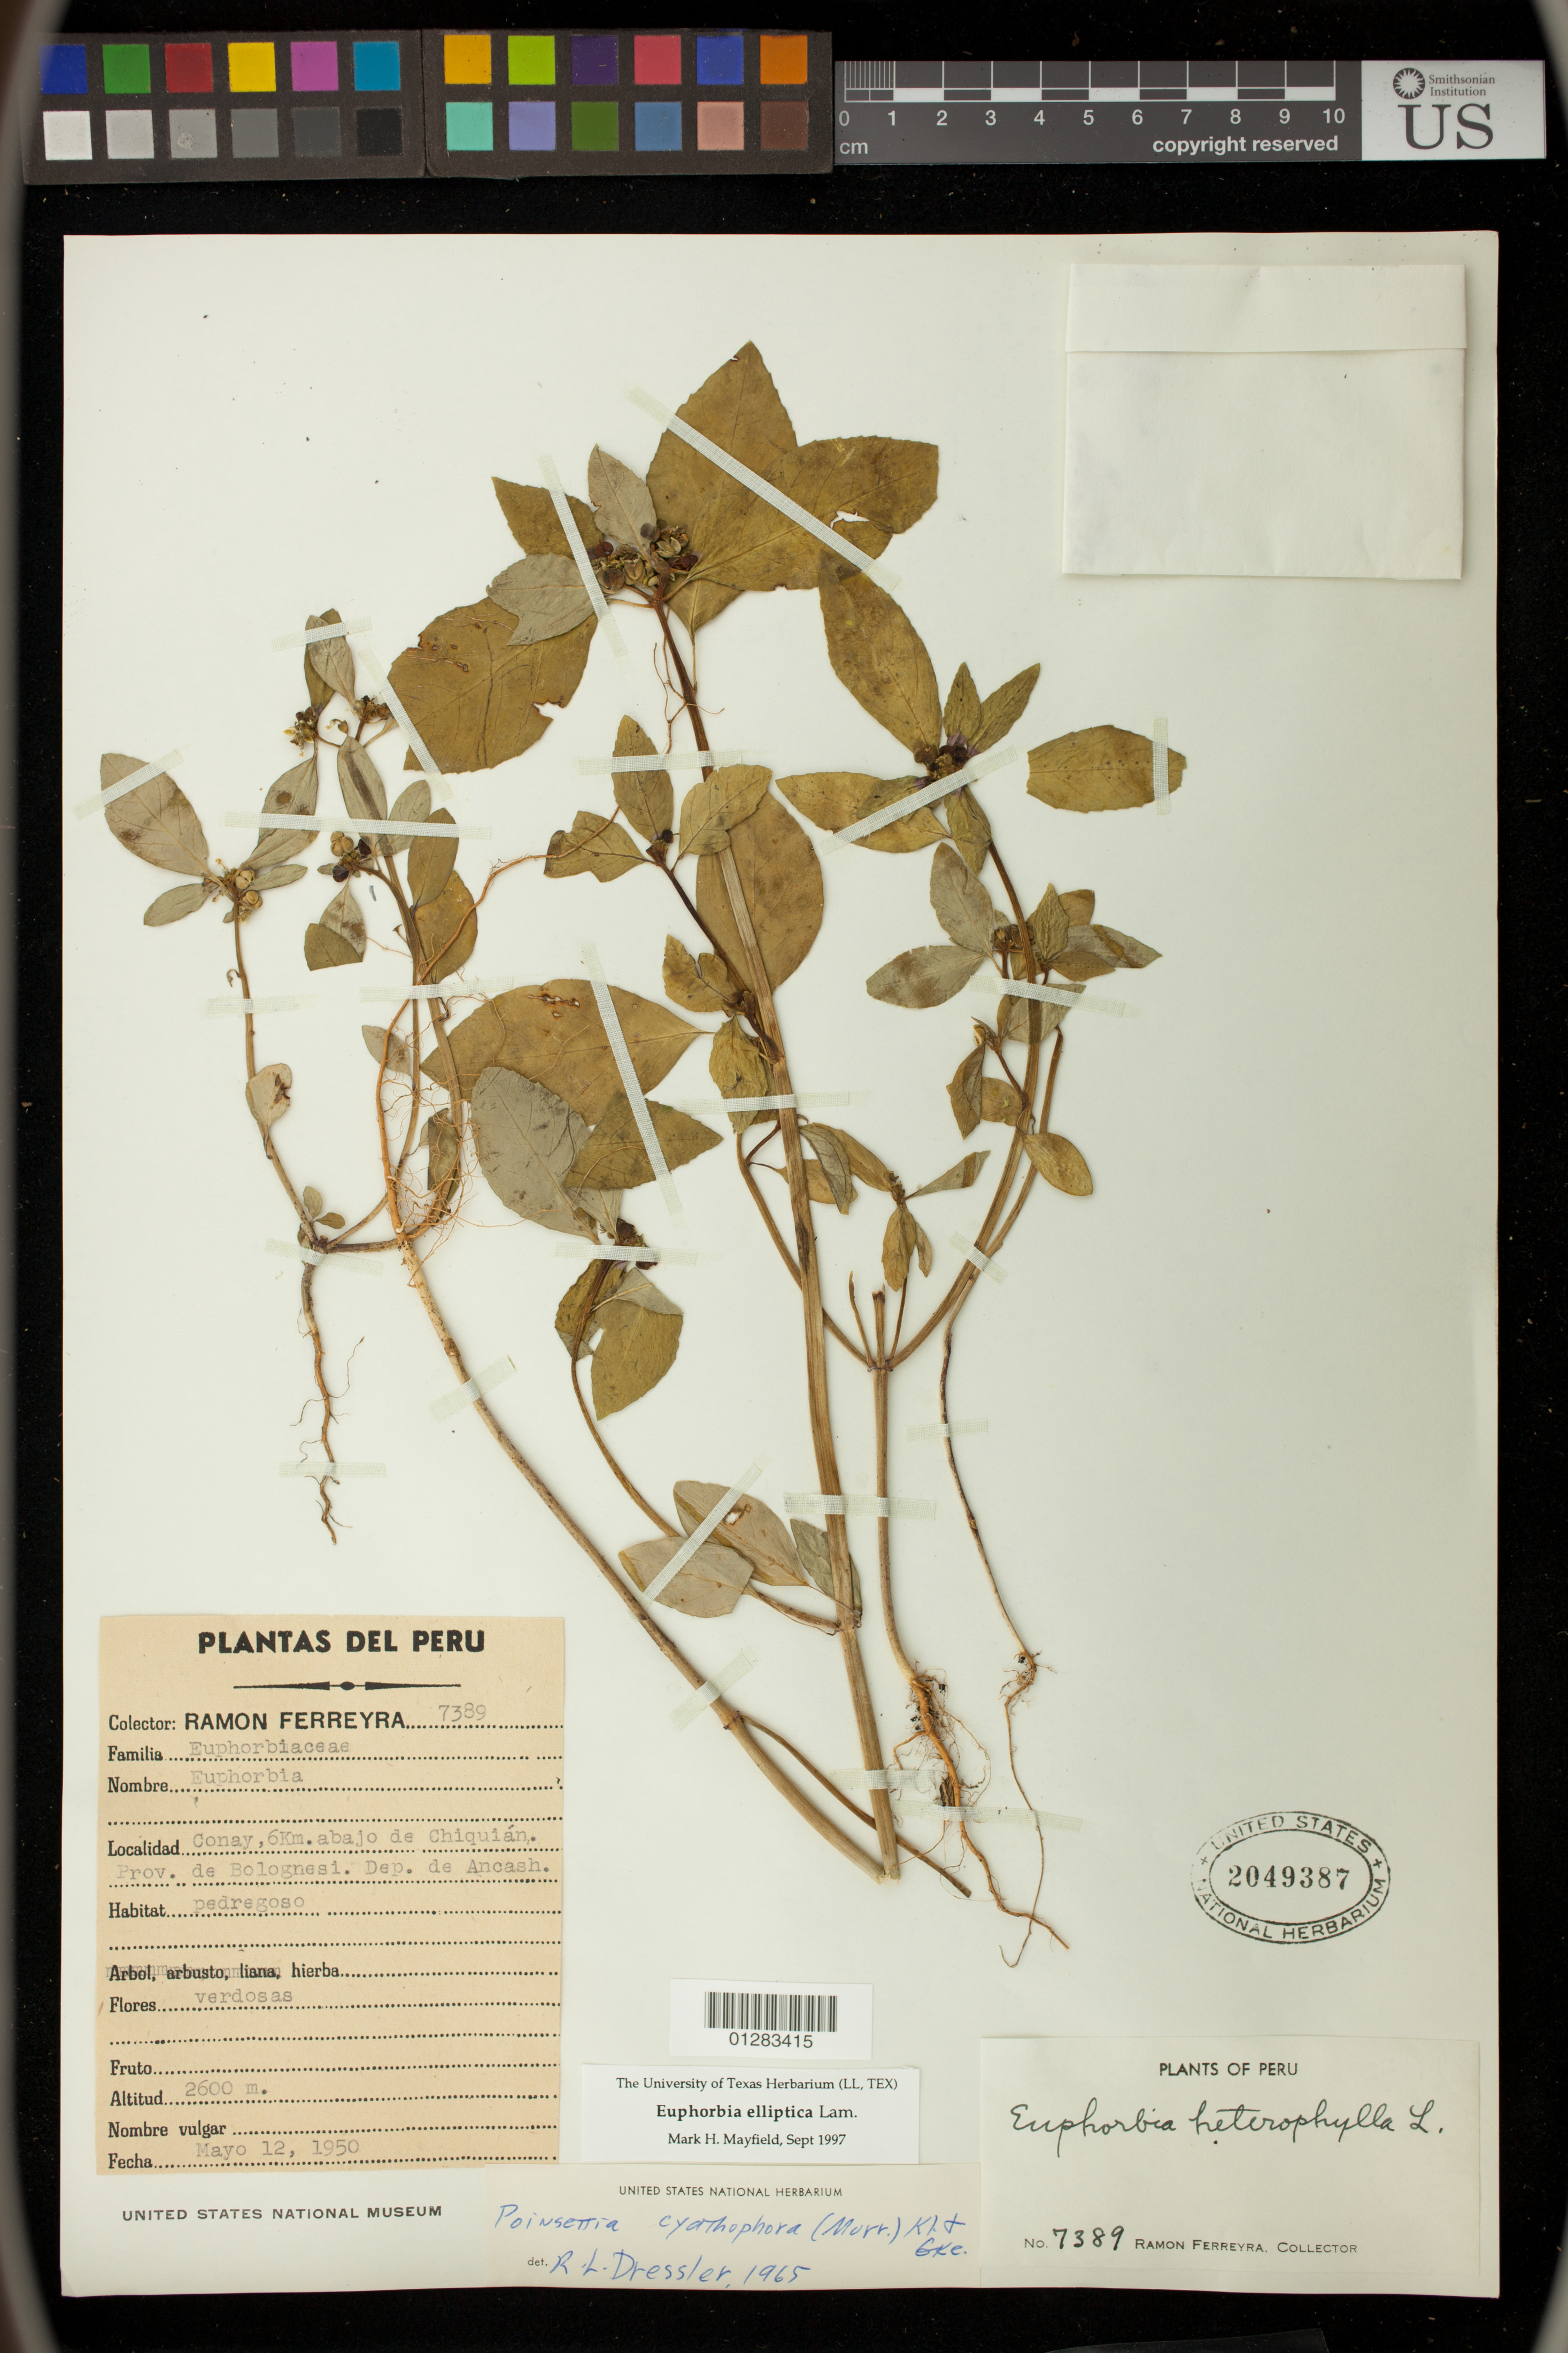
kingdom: Plantae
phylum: Tracheophyta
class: Magnoliopsida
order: Malpighiales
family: Euphorbiaceae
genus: Euphorbia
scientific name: Euphorbia elliptica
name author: Lam.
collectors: R. A. Ferreyra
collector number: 7389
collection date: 1950-05-12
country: Peru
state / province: Ancash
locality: Conay, 6 Km. abajo de Chiquian. Prov. de Bolognesi.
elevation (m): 2600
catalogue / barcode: US 2049387